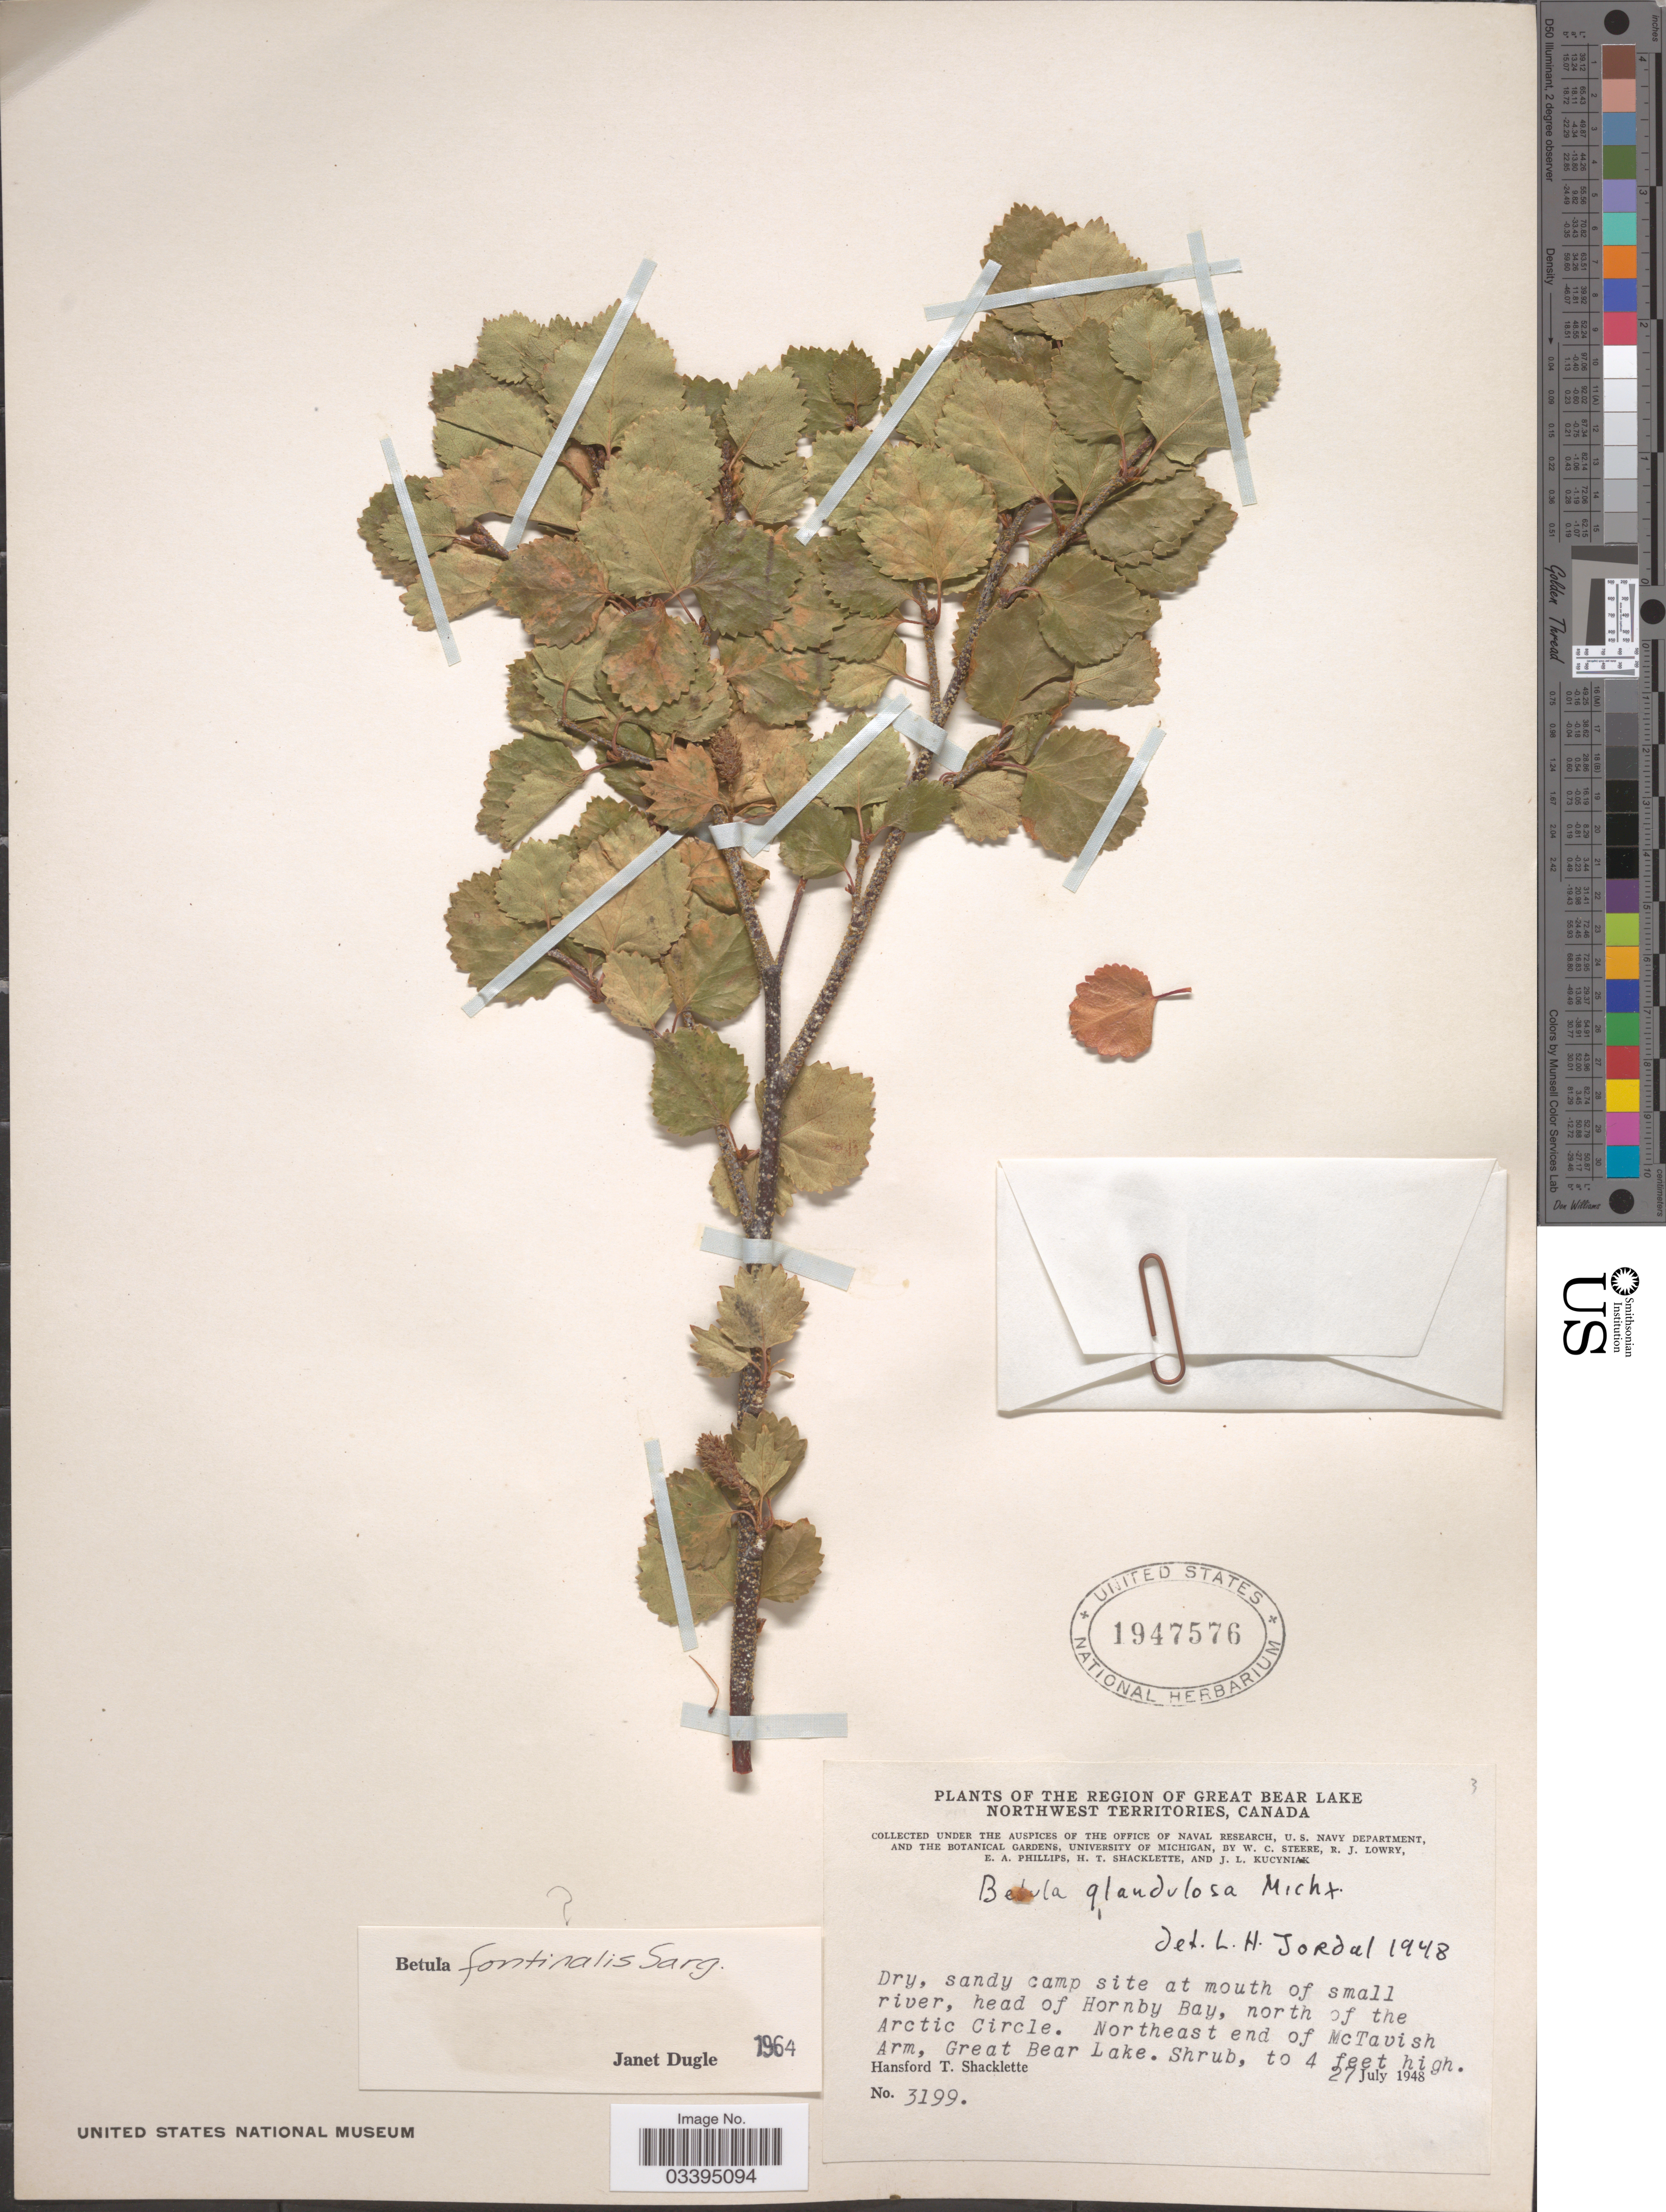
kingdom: Plantae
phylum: Tracheophyta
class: Magnoliopsida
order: Fagales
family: Betulaceae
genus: Betula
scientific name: Betula fontinalis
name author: Sarg.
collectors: H. Shacklette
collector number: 3199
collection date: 1948-07-27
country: Canada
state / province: Northwest Territories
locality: The Region of Great Bear Lake. Sandy camp site at mouth of small river, head of Hornby Bay, north of the Arctic Circle. Northeast end of McTavish Arm, Great Bear Lake.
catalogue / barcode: US 1947576